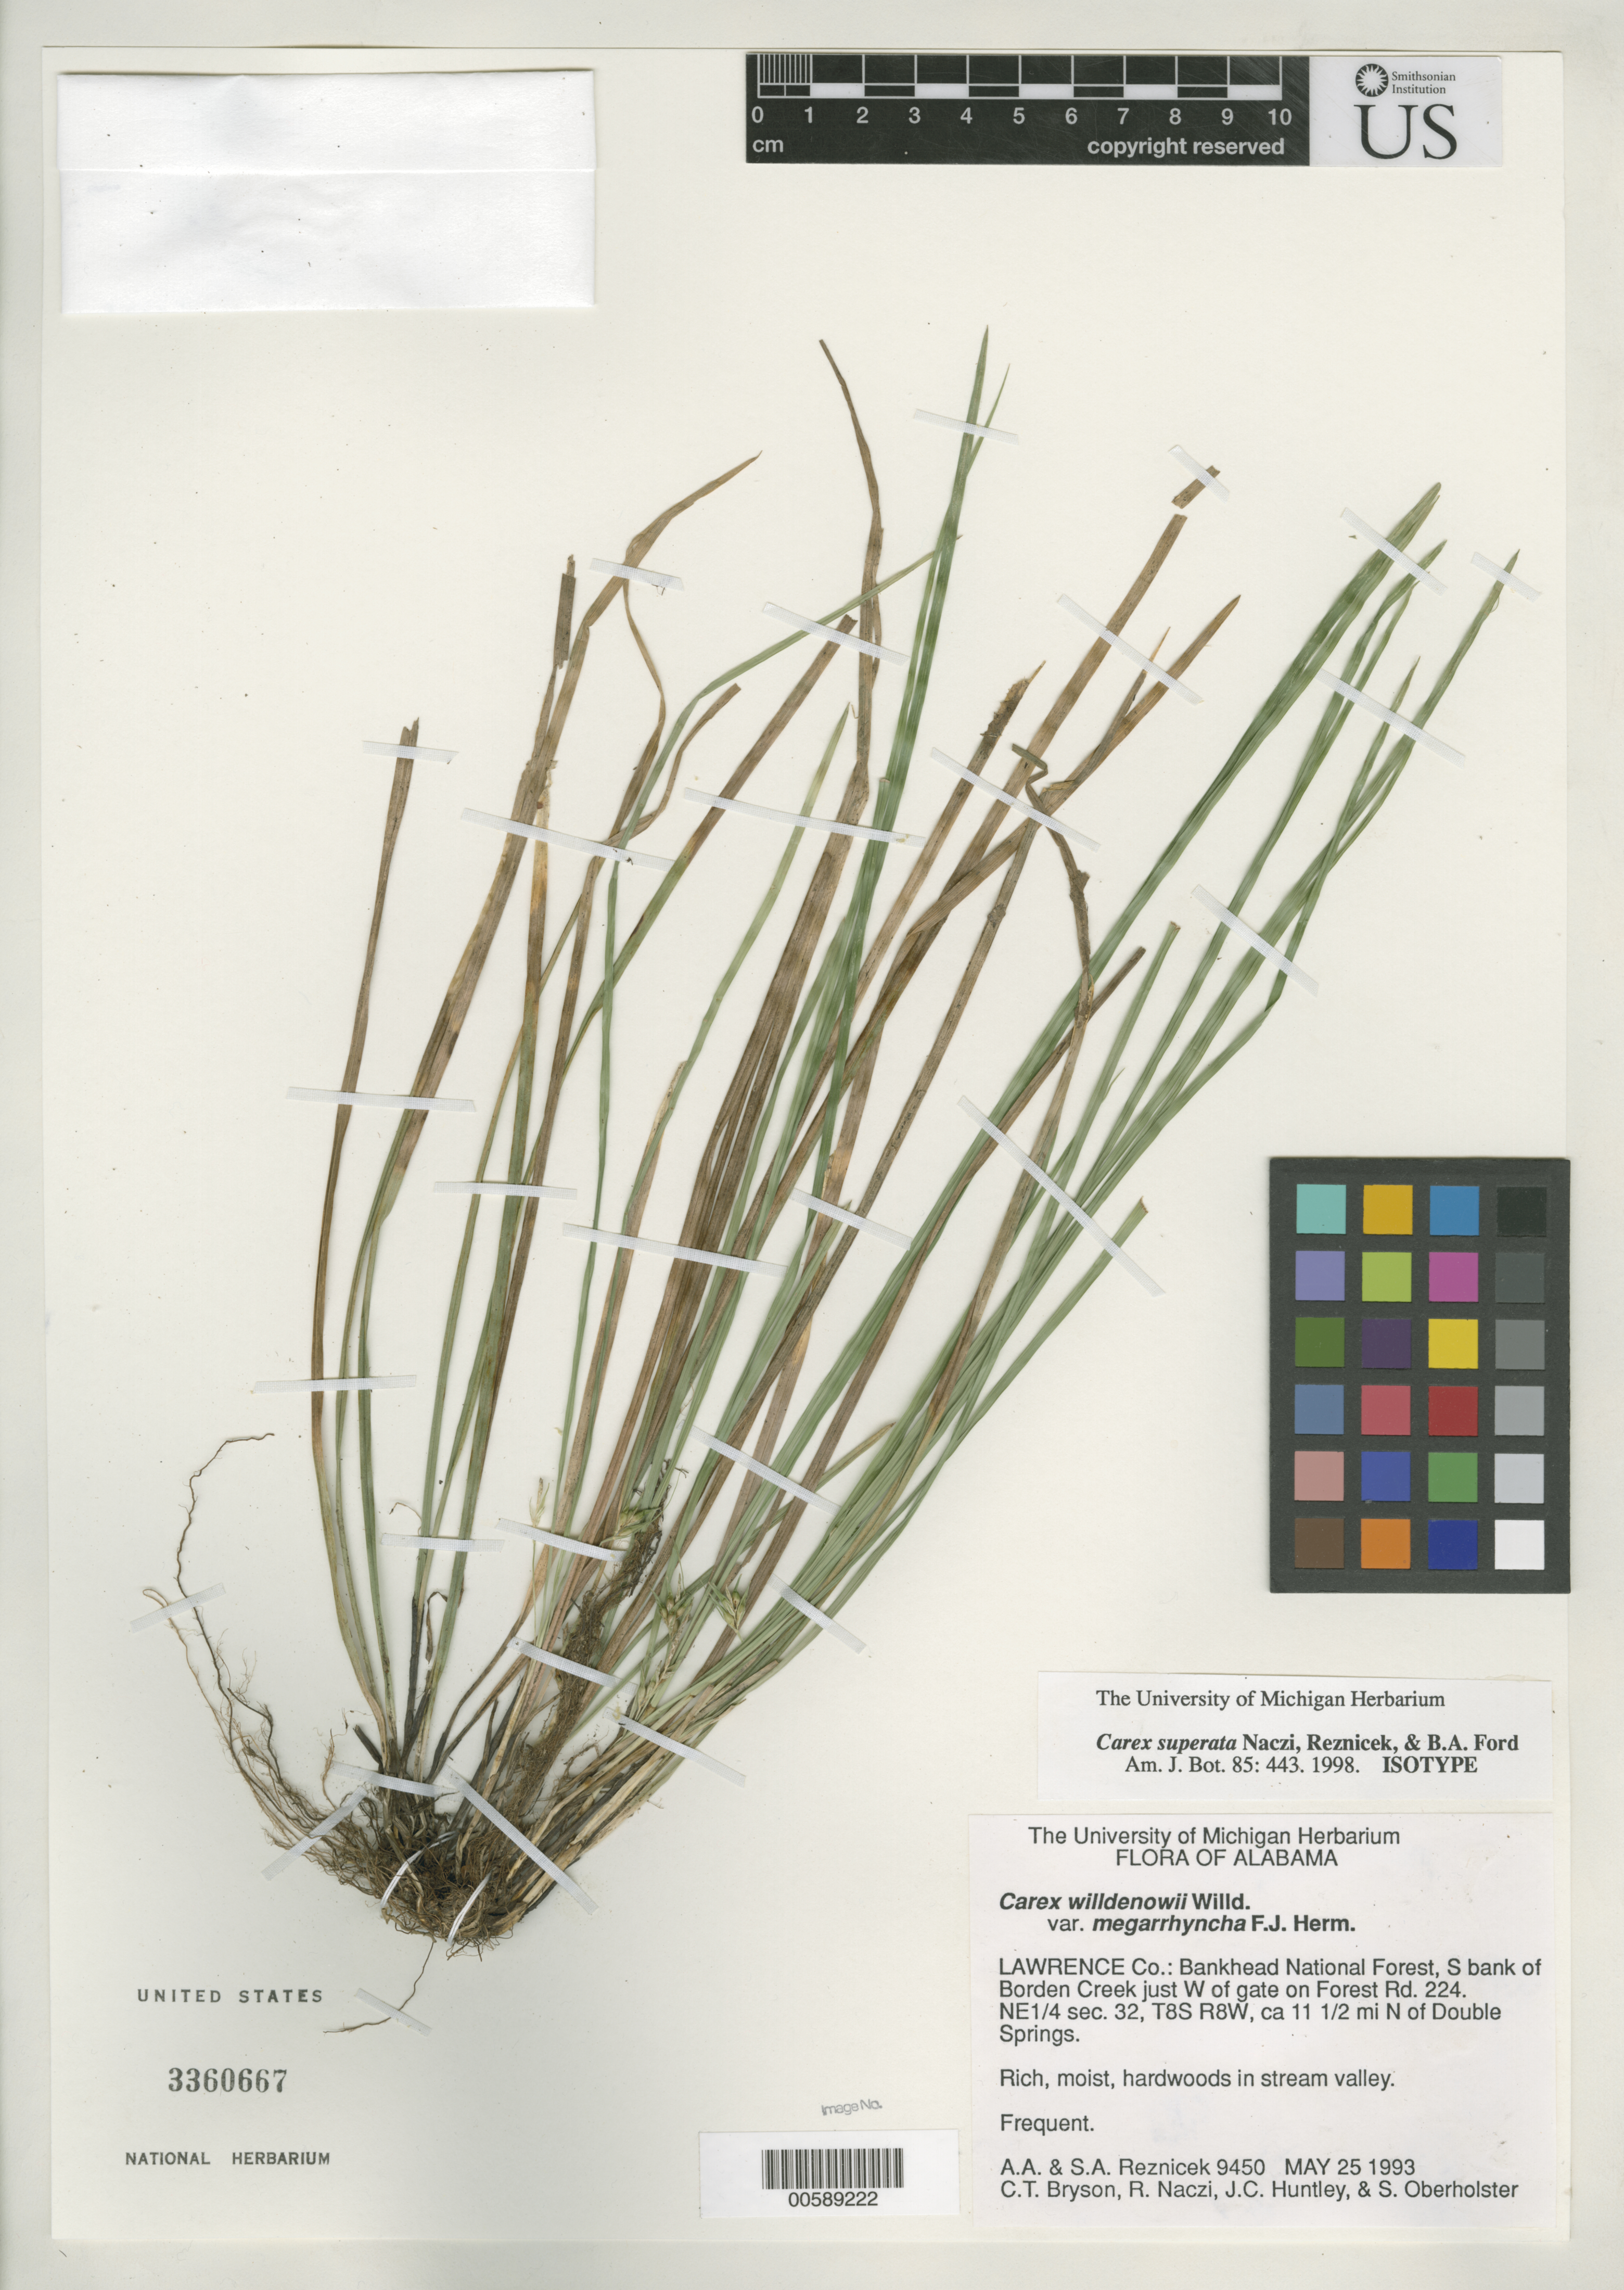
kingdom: Plantae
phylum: Tracheophyta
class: Liliopsida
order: Poales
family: Cyperaceae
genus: Carex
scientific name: Carex superata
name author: Naczi et al.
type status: Isotype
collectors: A. A. Reznicek, S. A. Reznicek, C. Bryson, R. F. C. Naczi, J. Huntley & S. Oberholster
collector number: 9450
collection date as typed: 25 May 1993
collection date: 1993-05-25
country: United States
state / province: Alabama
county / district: Lawrence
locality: Bankhead National Forest, S bank of Borden Creek just W of gate on forest rd. 224, ca. 11 1/2 mi N of Double Springs.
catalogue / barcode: US 3360667